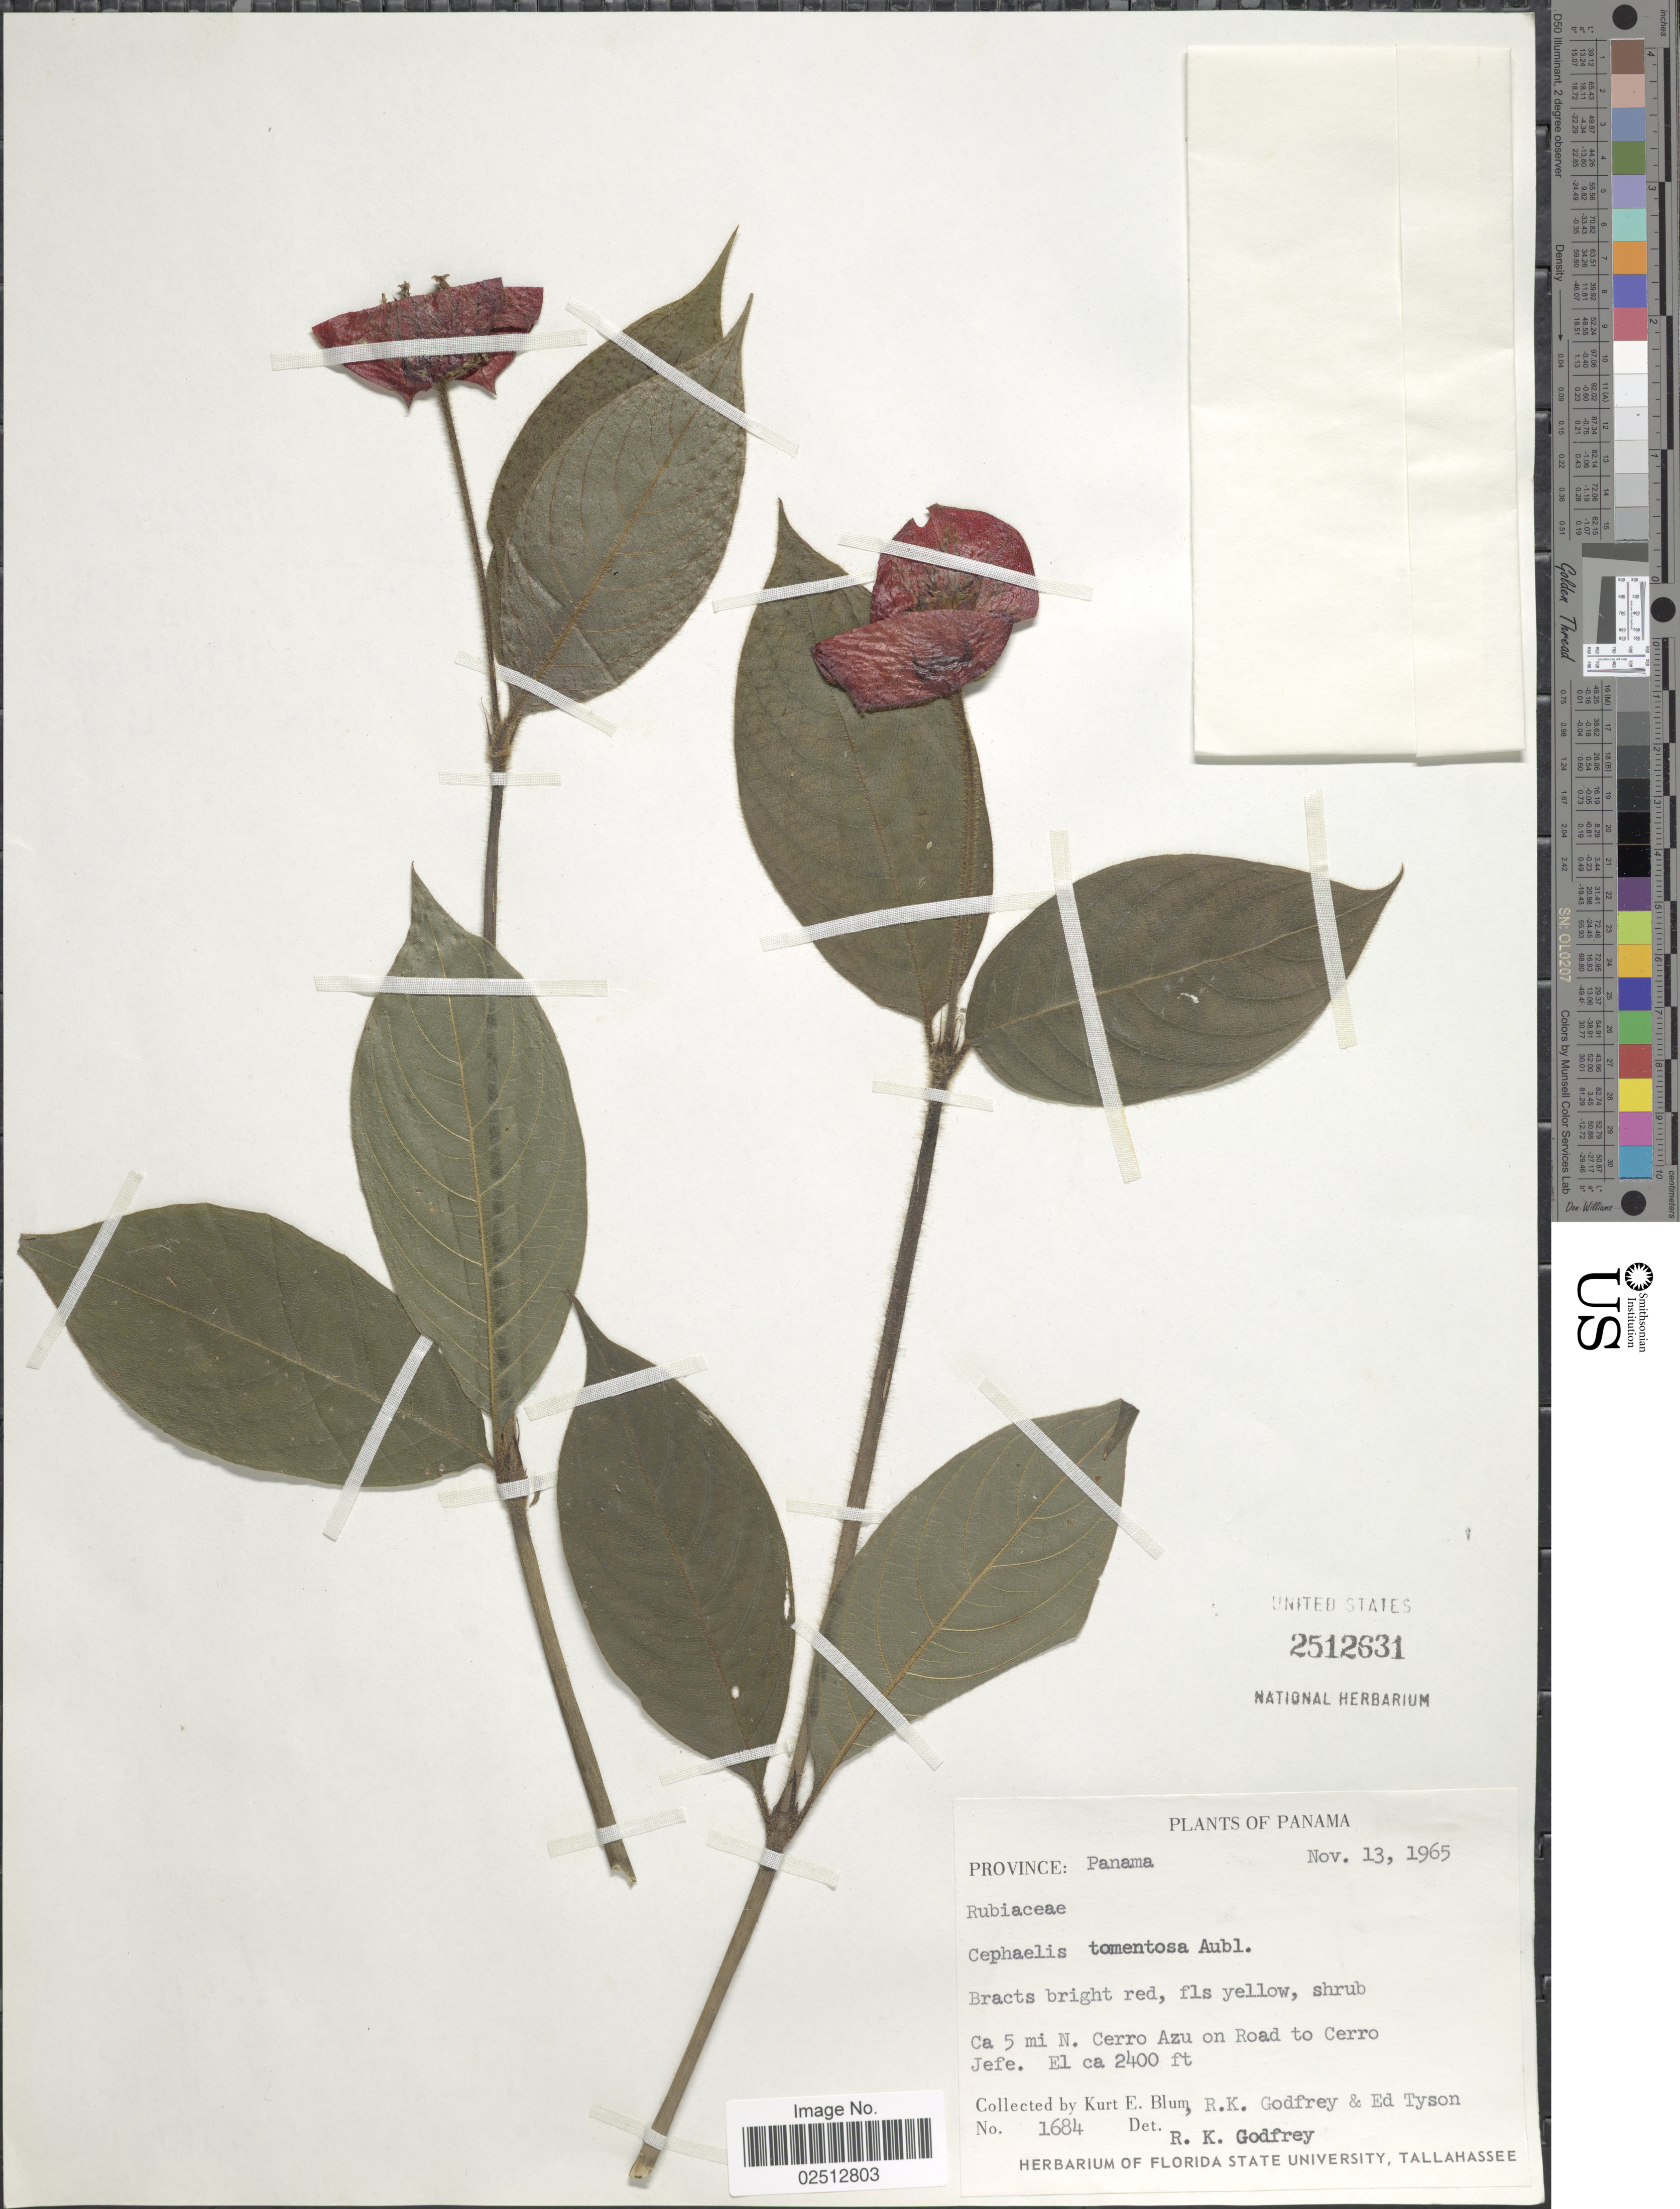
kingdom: Plantae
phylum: Tracheophyta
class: Magnoliopsida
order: Gentianales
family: Rubiaceae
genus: Psychotria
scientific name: Psychotria poeppigiana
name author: Müll. Arg.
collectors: K. E. Blum, R. K. Godfrey & E. Tyson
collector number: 1684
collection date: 1965-11-13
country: Panama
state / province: Panamá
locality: Province: Panama. Ca 5 mi N. Cerro Azu on Road to Cerro Jefe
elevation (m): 732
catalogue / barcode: US 2512631